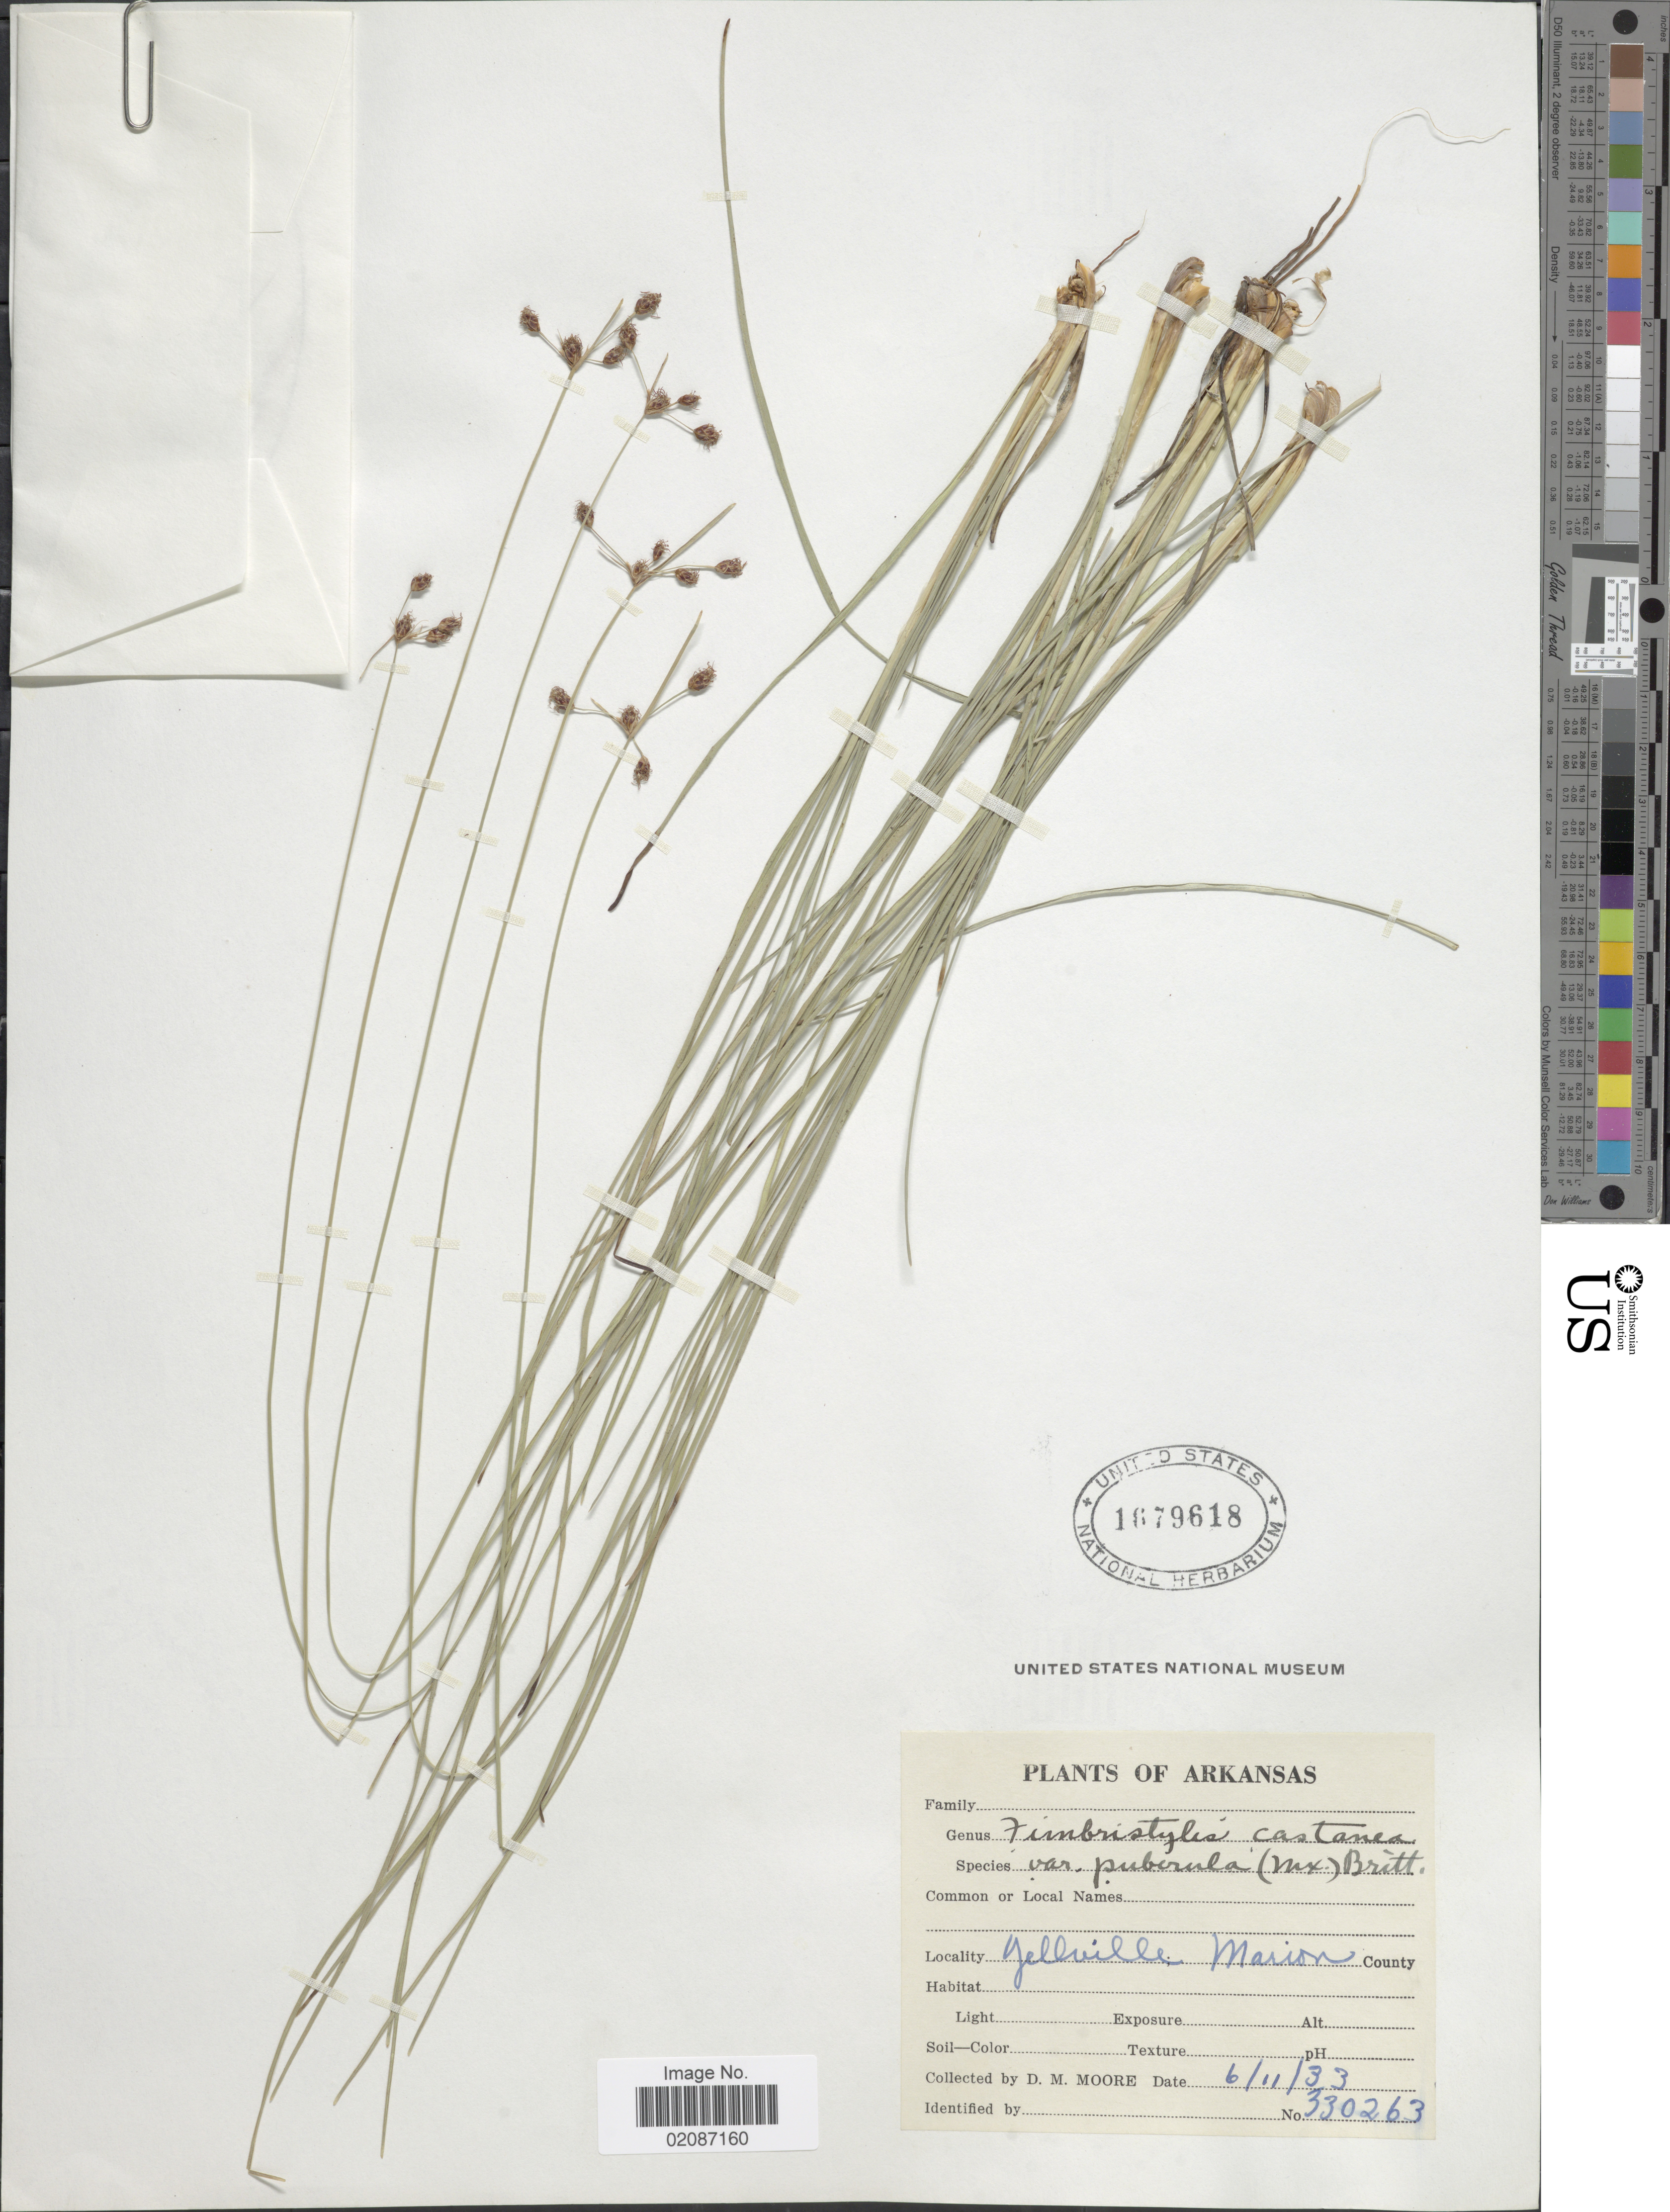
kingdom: Plantae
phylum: Tracheophyta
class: Liliopsida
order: Poales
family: Cyperaceae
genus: Fimbristylis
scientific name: Fimbristylis spadicea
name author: (L.) Vahl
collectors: D. Moore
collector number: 330263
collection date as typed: Transcribed d/m/y: 11/6/33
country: United States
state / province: Arkansas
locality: Gellville, Marion County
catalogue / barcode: US 1679618